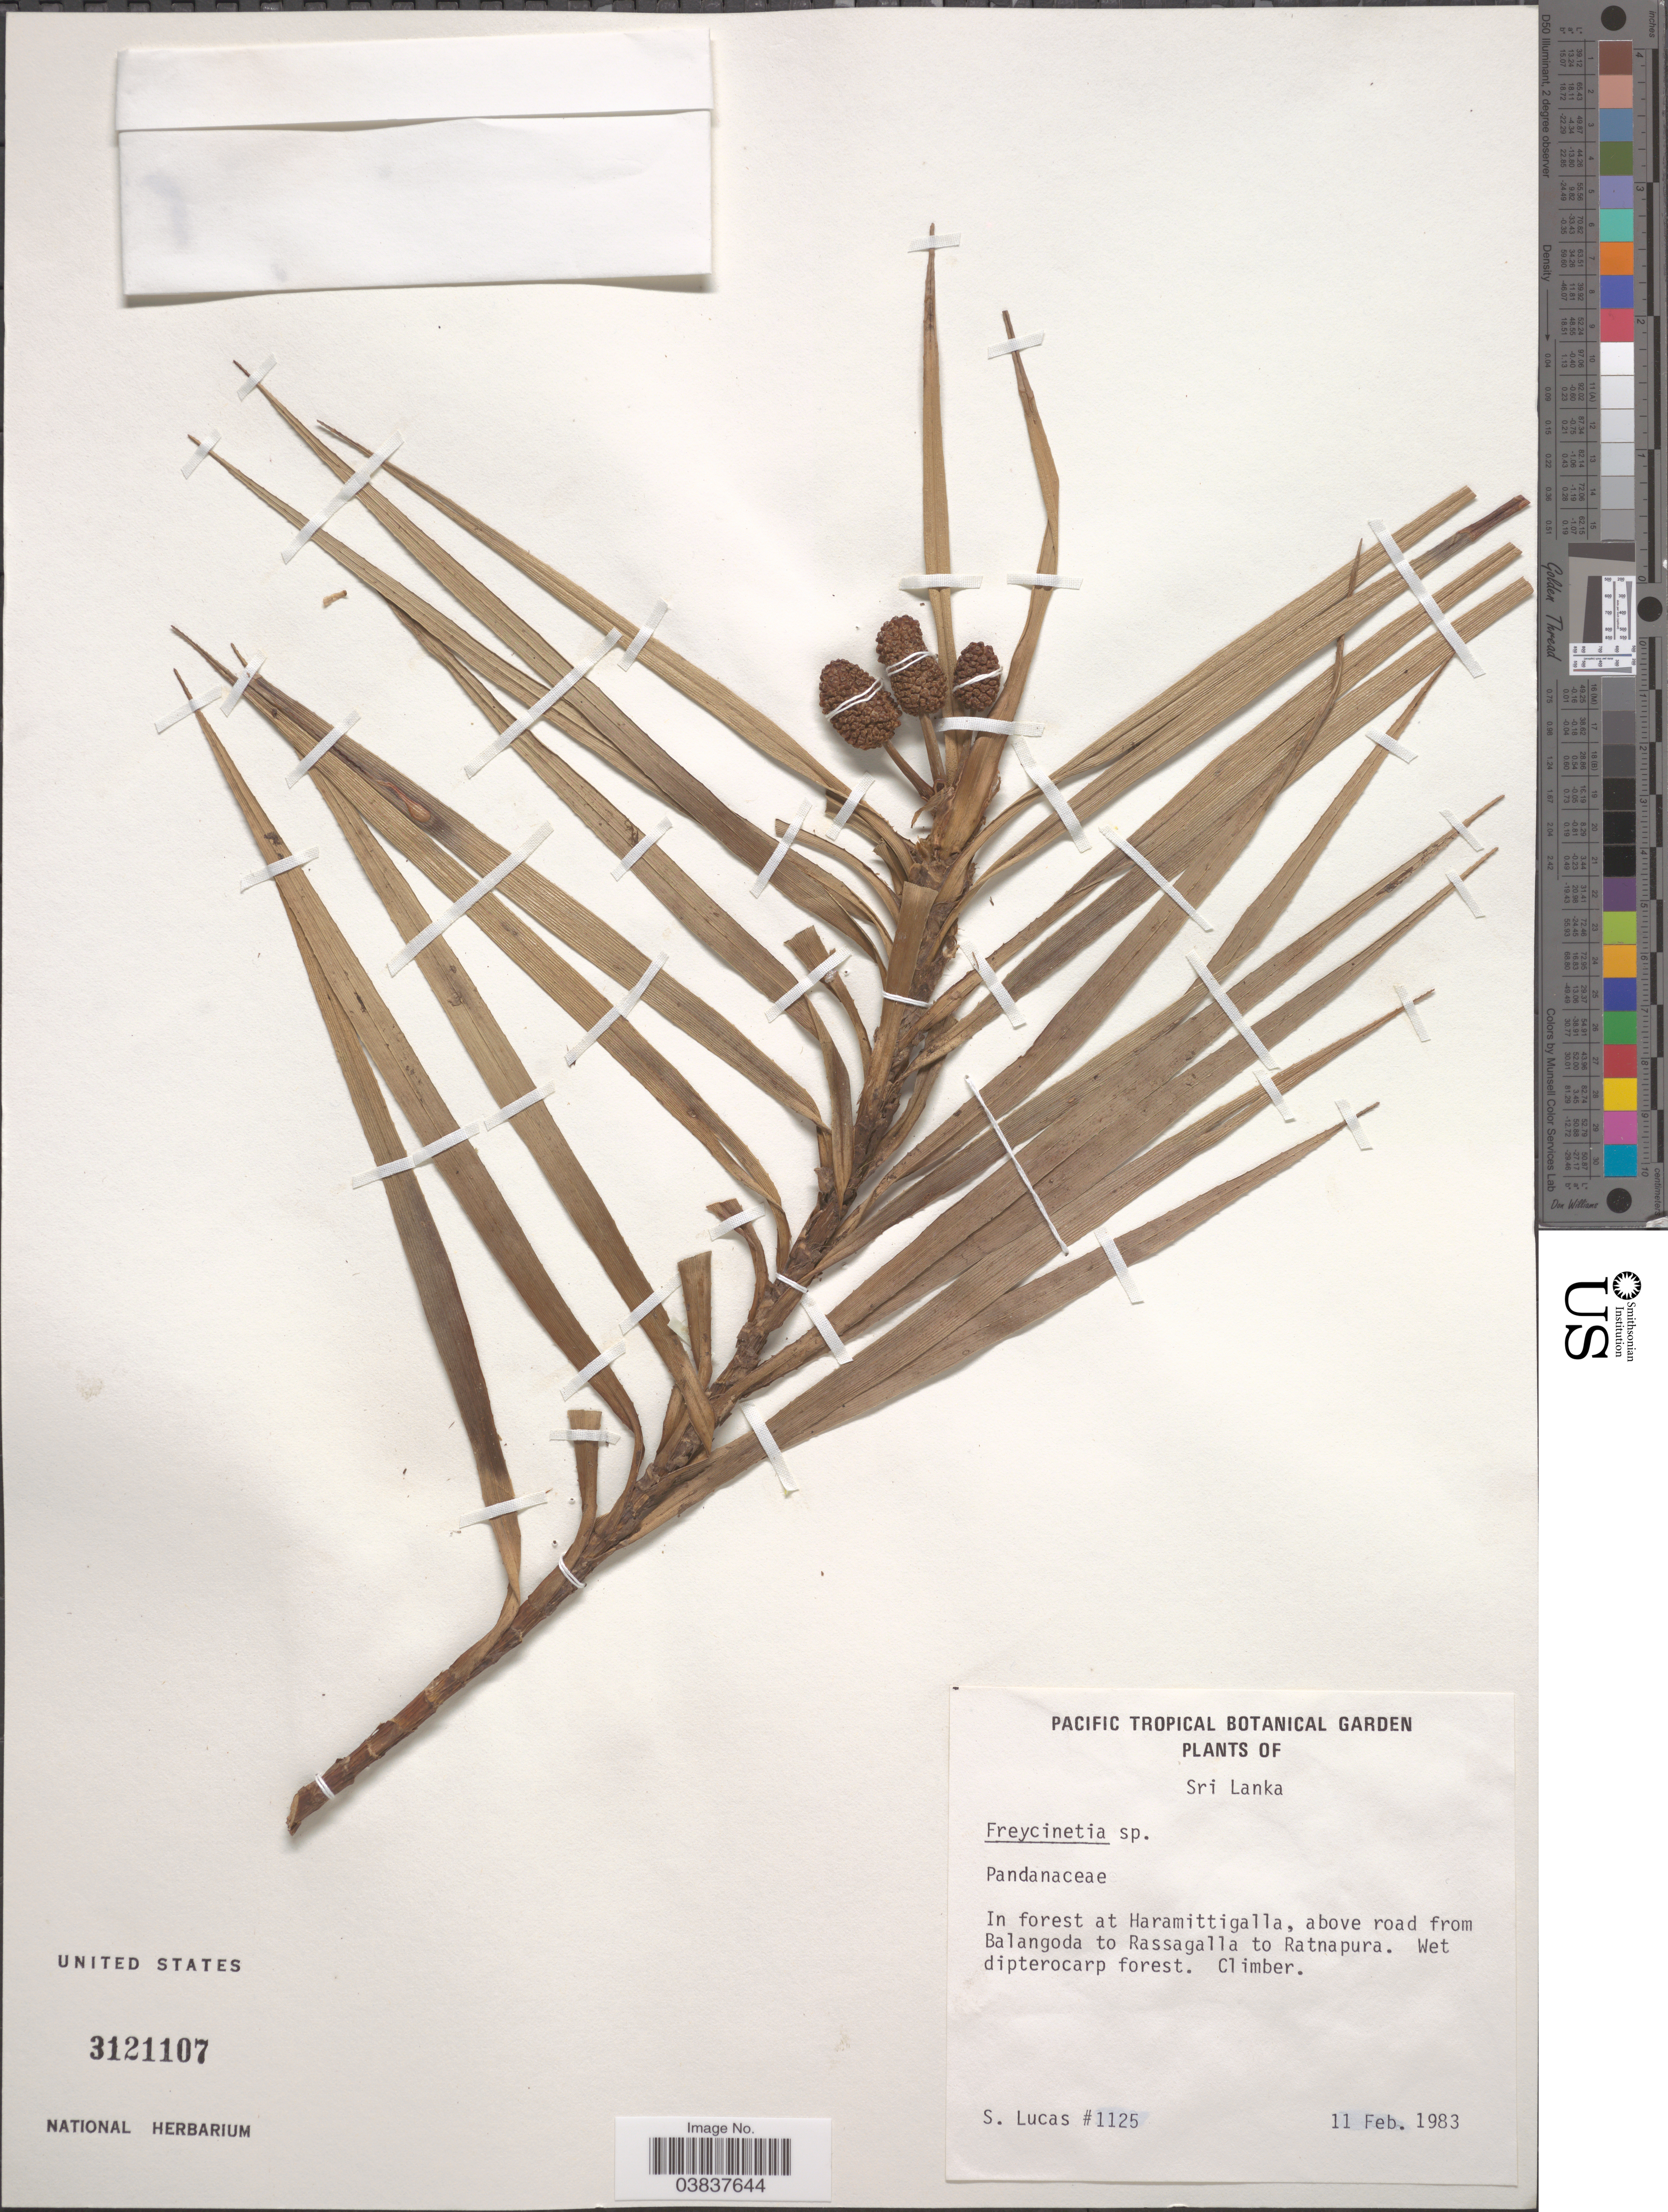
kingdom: Plantae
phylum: Tracheophyta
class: Liliopsida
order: Pandanales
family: Pandanaceae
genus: Freycinetia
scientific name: Freycinetia sp.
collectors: S. Lucas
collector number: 1125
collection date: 1983-02-11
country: Sri Lanka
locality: In forest at Haramittigalla, above road from Balangoda to Rassagalla to Ratnapura.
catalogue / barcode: US 3121107